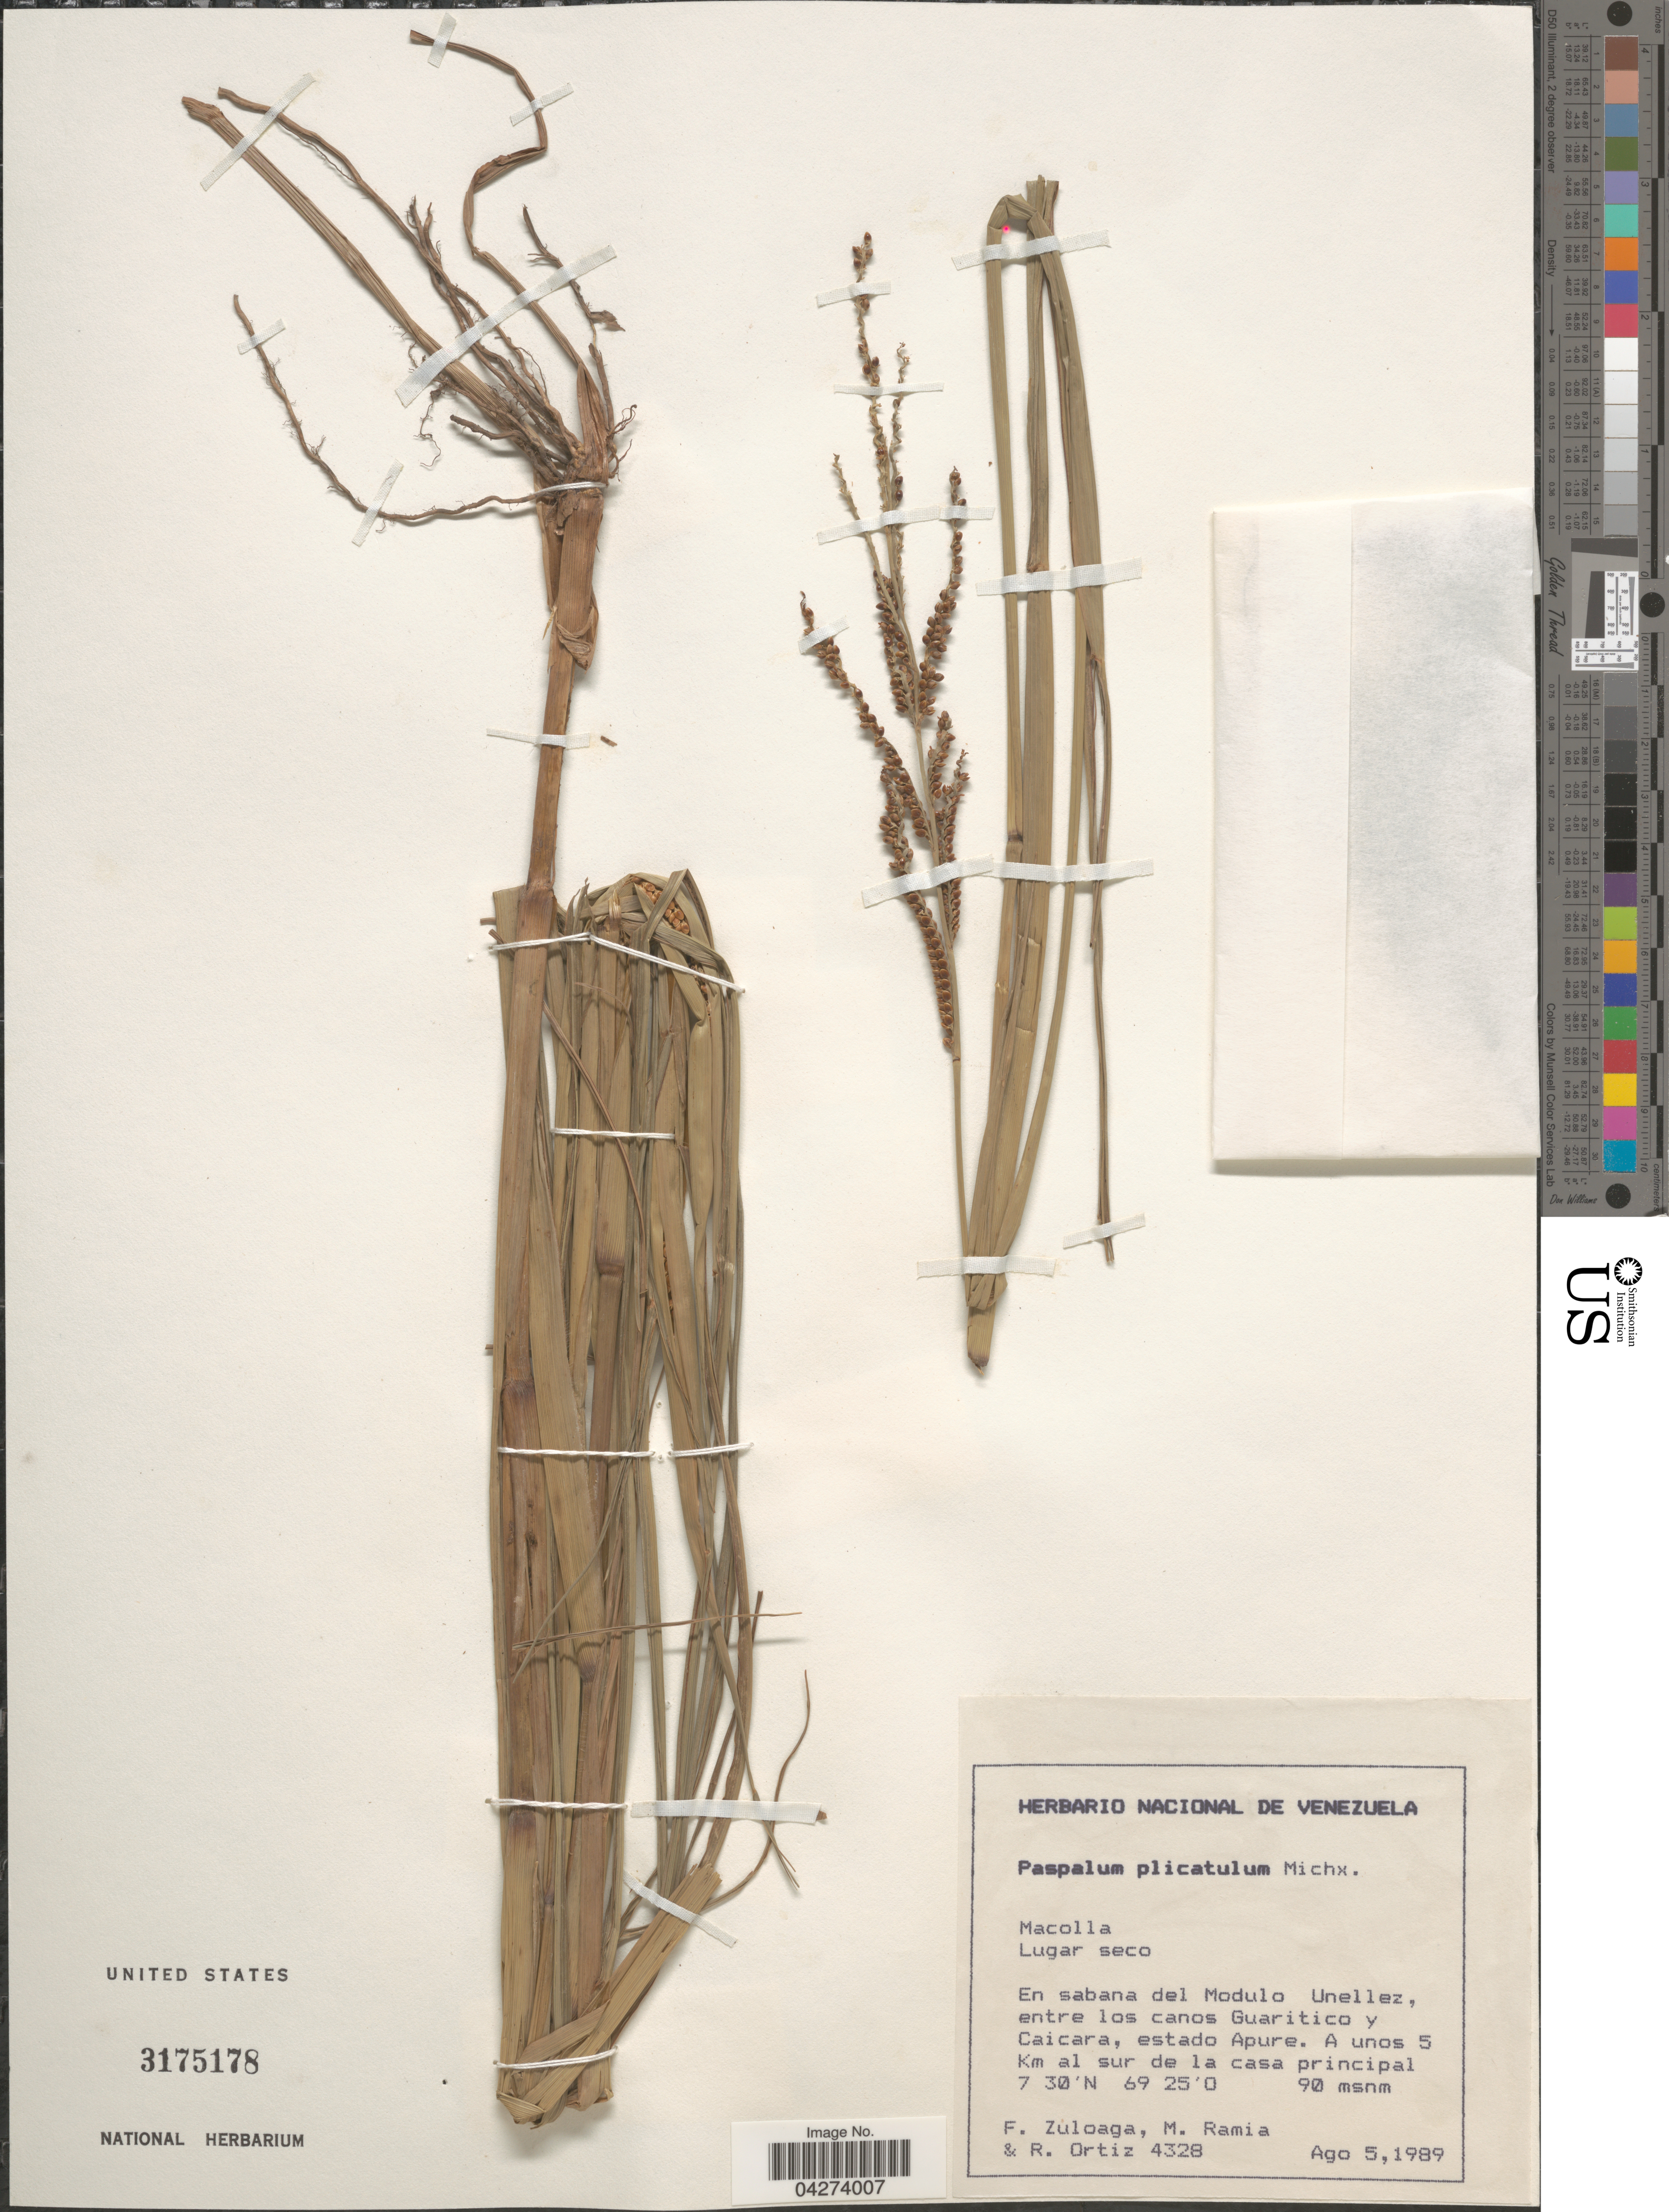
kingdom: Plantae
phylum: Tracheophyta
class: Liliopsida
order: Poales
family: Poaceae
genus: Paspalum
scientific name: Paspalum plicatulum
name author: Michx.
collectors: F. Zuloaga, M. Ramia & R. Ortiz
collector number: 4328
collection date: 1989-08-05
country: Venezuela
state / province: Apure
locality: En sabana del Modulo Unellez, entre los canos Guaritico y Caicara.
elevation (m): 90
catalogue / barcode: US 3175178